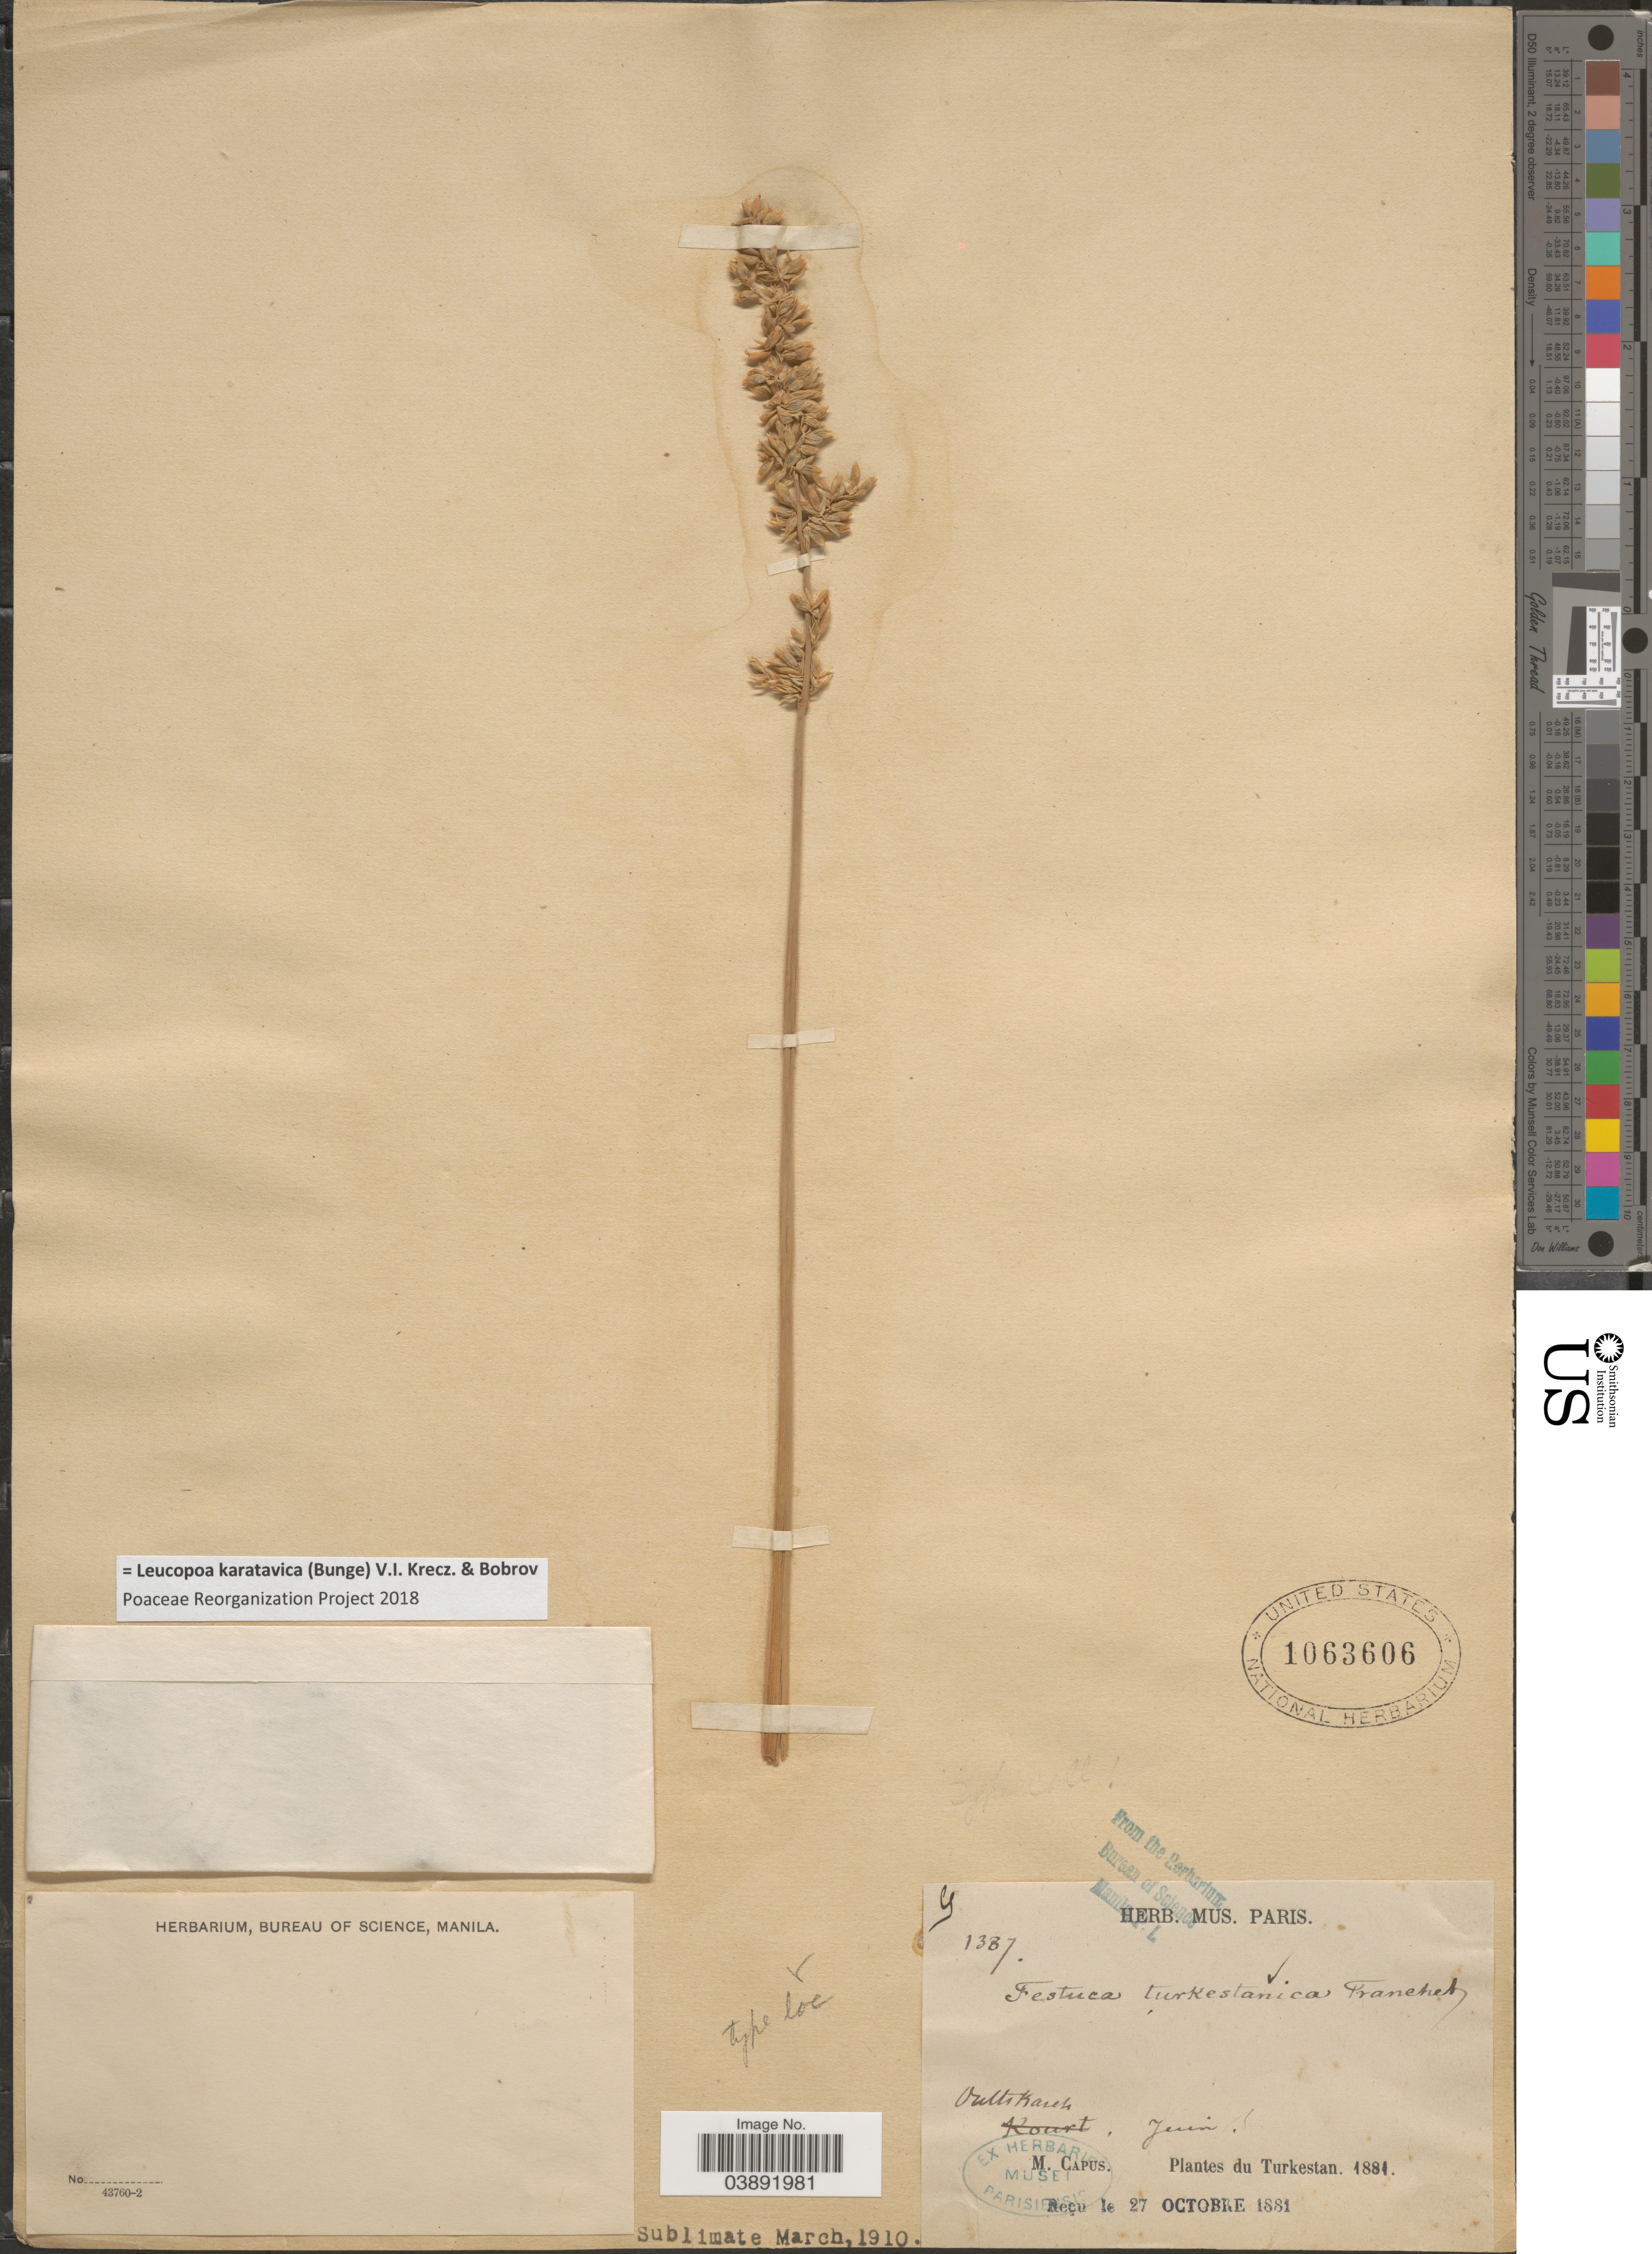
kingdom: Plantae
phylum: Tracheophyta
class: Liliopsida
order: Poales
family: Poaceae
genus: Leucopoa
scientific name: Leucopoa karatavica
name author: (Bunge) V.I. Krecz. & Bobrov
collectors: M. Capus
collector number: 1337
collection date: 1881-06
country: Turkey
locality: Outskarch [interpreted]. Turkestan.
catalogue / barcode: US 1063606